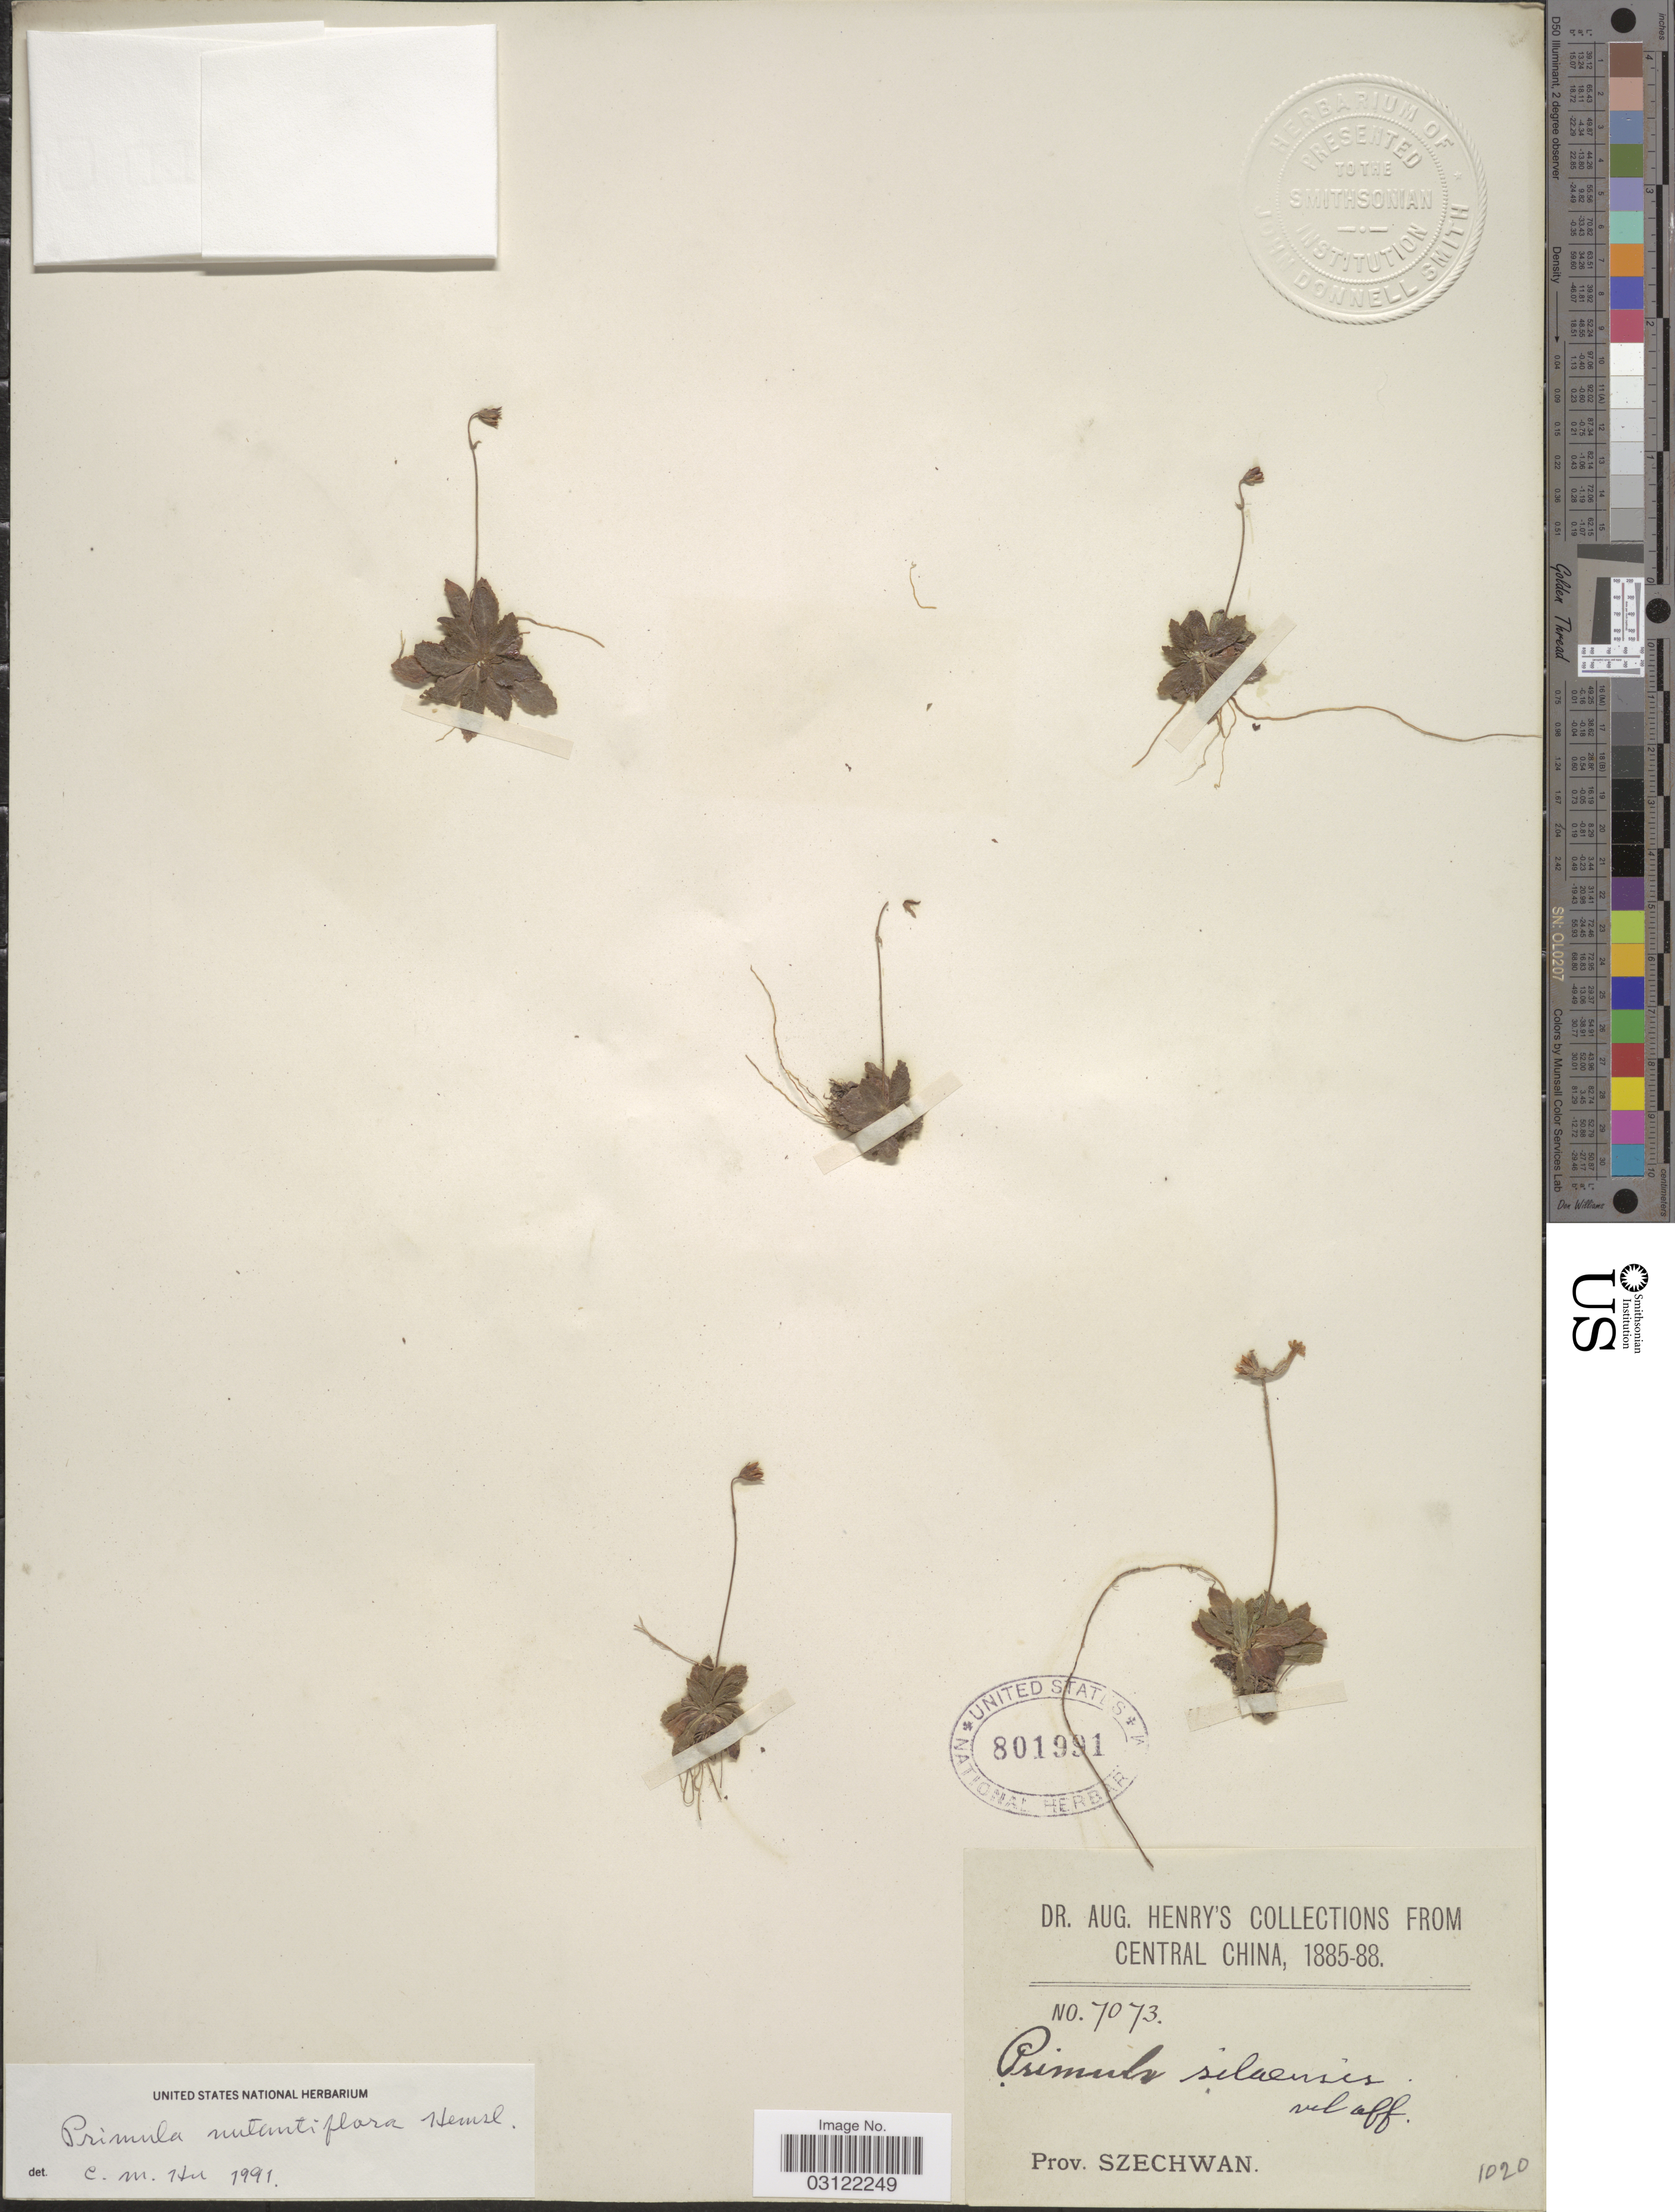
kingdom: Plantae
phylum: Tracheophyta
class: Magnoliopsida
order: Ericales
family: Primulaceae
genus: Primula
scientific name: Primula silaensis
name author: Petitm.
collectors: A. Henry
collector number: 7073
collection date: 1885/1888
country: China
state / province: Sichuan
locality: Central China. Prov. Szechwan.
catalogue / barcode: US 801991